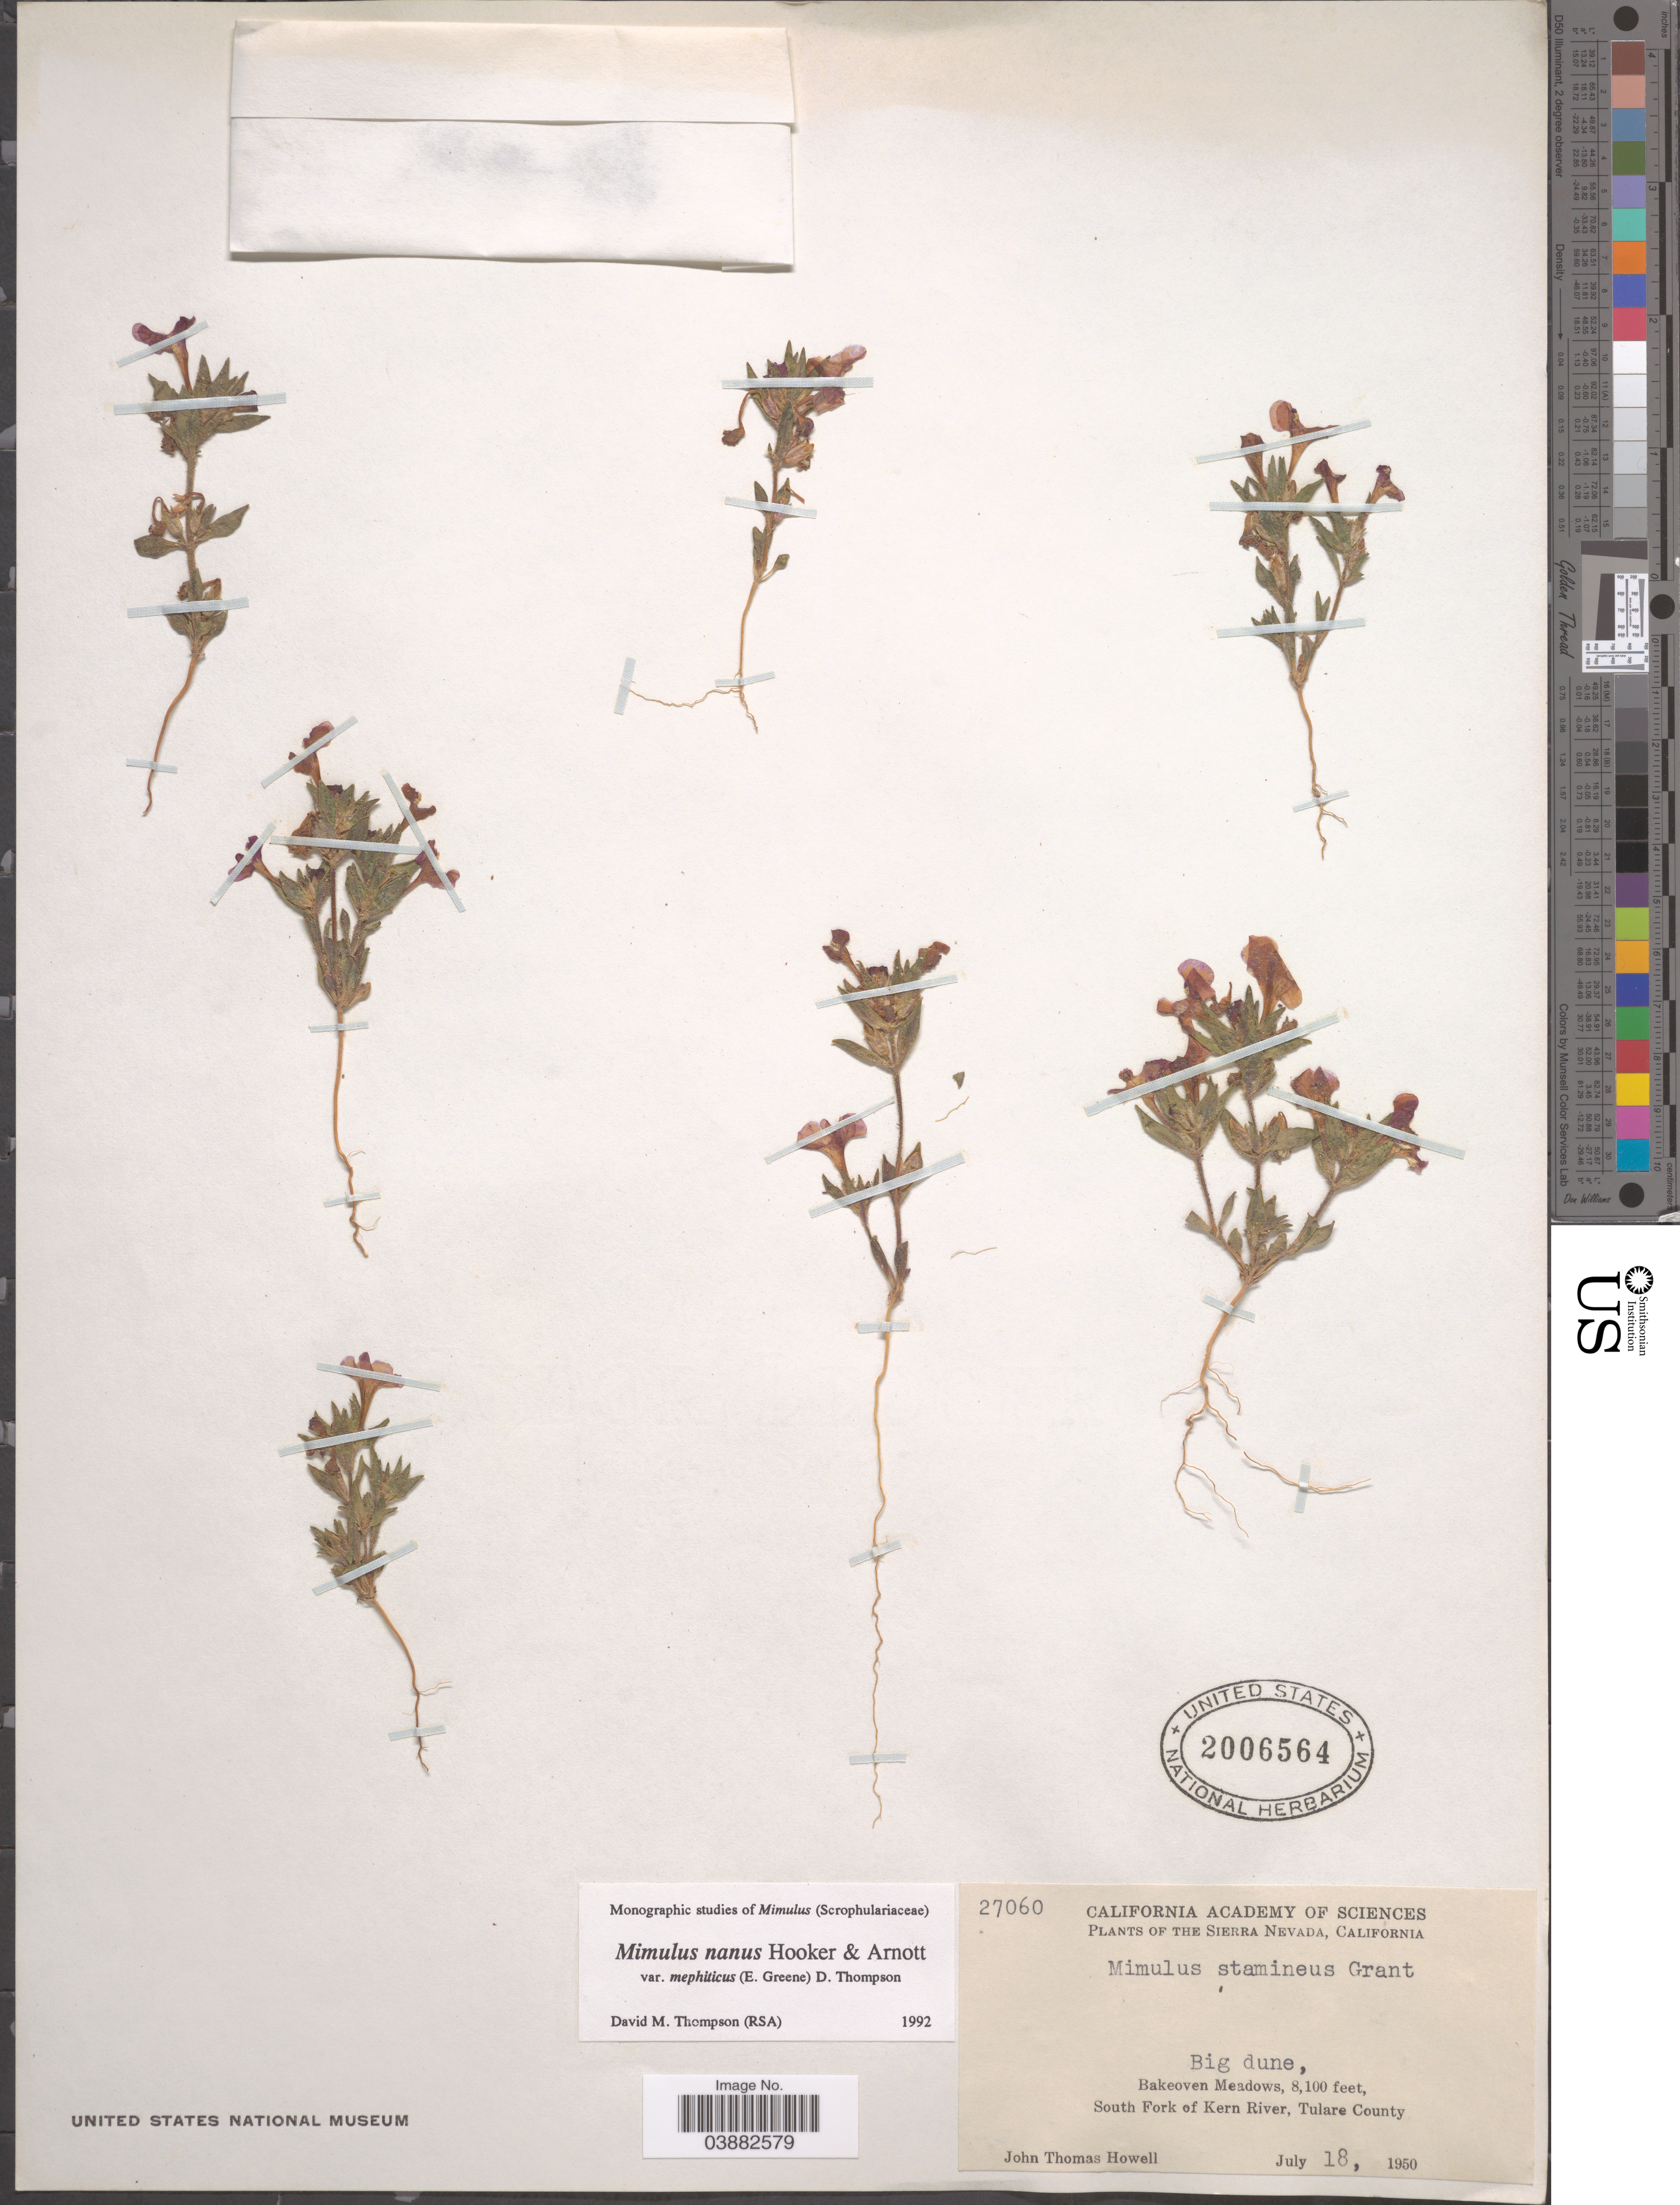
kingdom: Plantae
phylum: Tracheophyta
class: Magnoliopsida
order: Lamiales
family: Phrymaceae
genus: Mimulus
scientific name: Mimulus nanus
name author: Hook. & Arn.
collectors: J. T. Howell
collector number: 27060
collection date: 1950-07-18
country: United States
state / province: California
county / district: Tulare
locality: The Sierra Nevada. Bakeoven Meadows, South Fork of Kern River, Tulare County.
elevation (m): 2469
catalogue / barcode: US 2006564